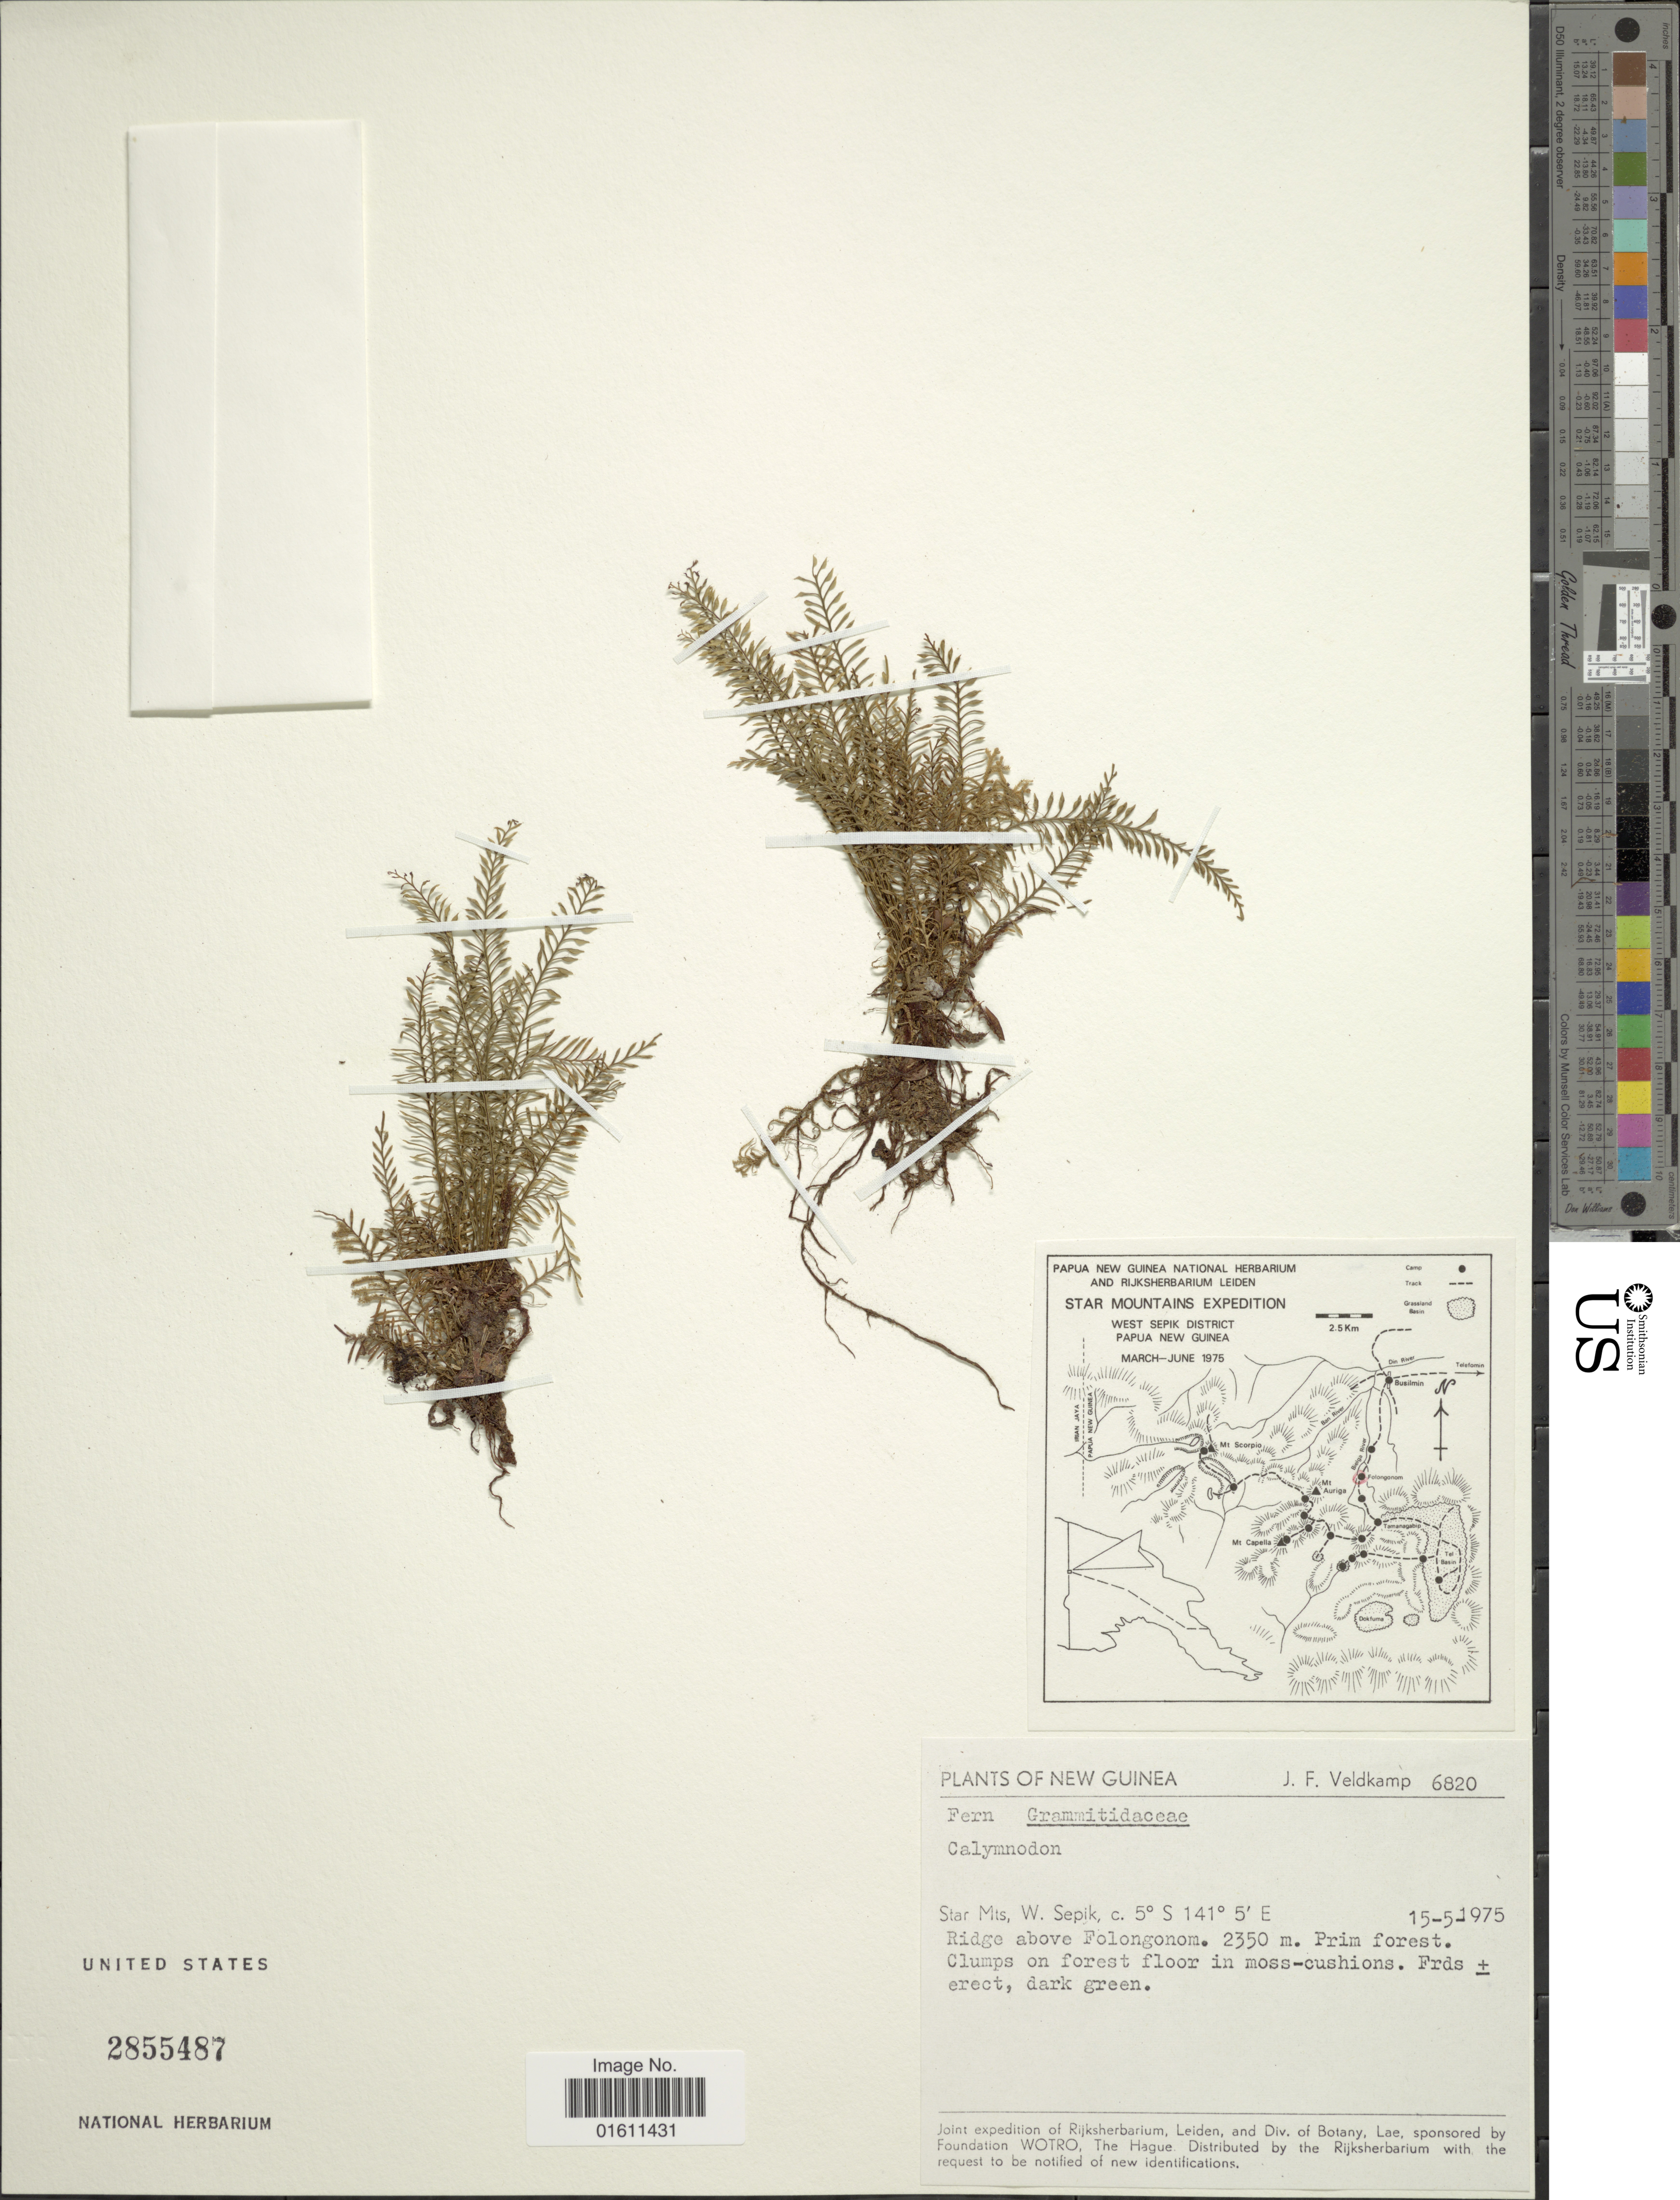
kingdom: Plantae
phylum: Tracheophyta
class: Polypodiopsida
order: Polypodiales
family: Polypodiaceae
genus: Calymmodon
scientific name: Calymmodon clavifer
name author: (Hook.) T. Moore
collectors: J. F. Veldkamp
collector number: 6820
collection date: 1975-05-15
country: Papua New Guinea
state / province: Sandaun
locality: New Guinea, Star Mts, W. Sepik, ridge above Fologonom.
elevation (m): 2350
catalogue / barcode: US 2855487